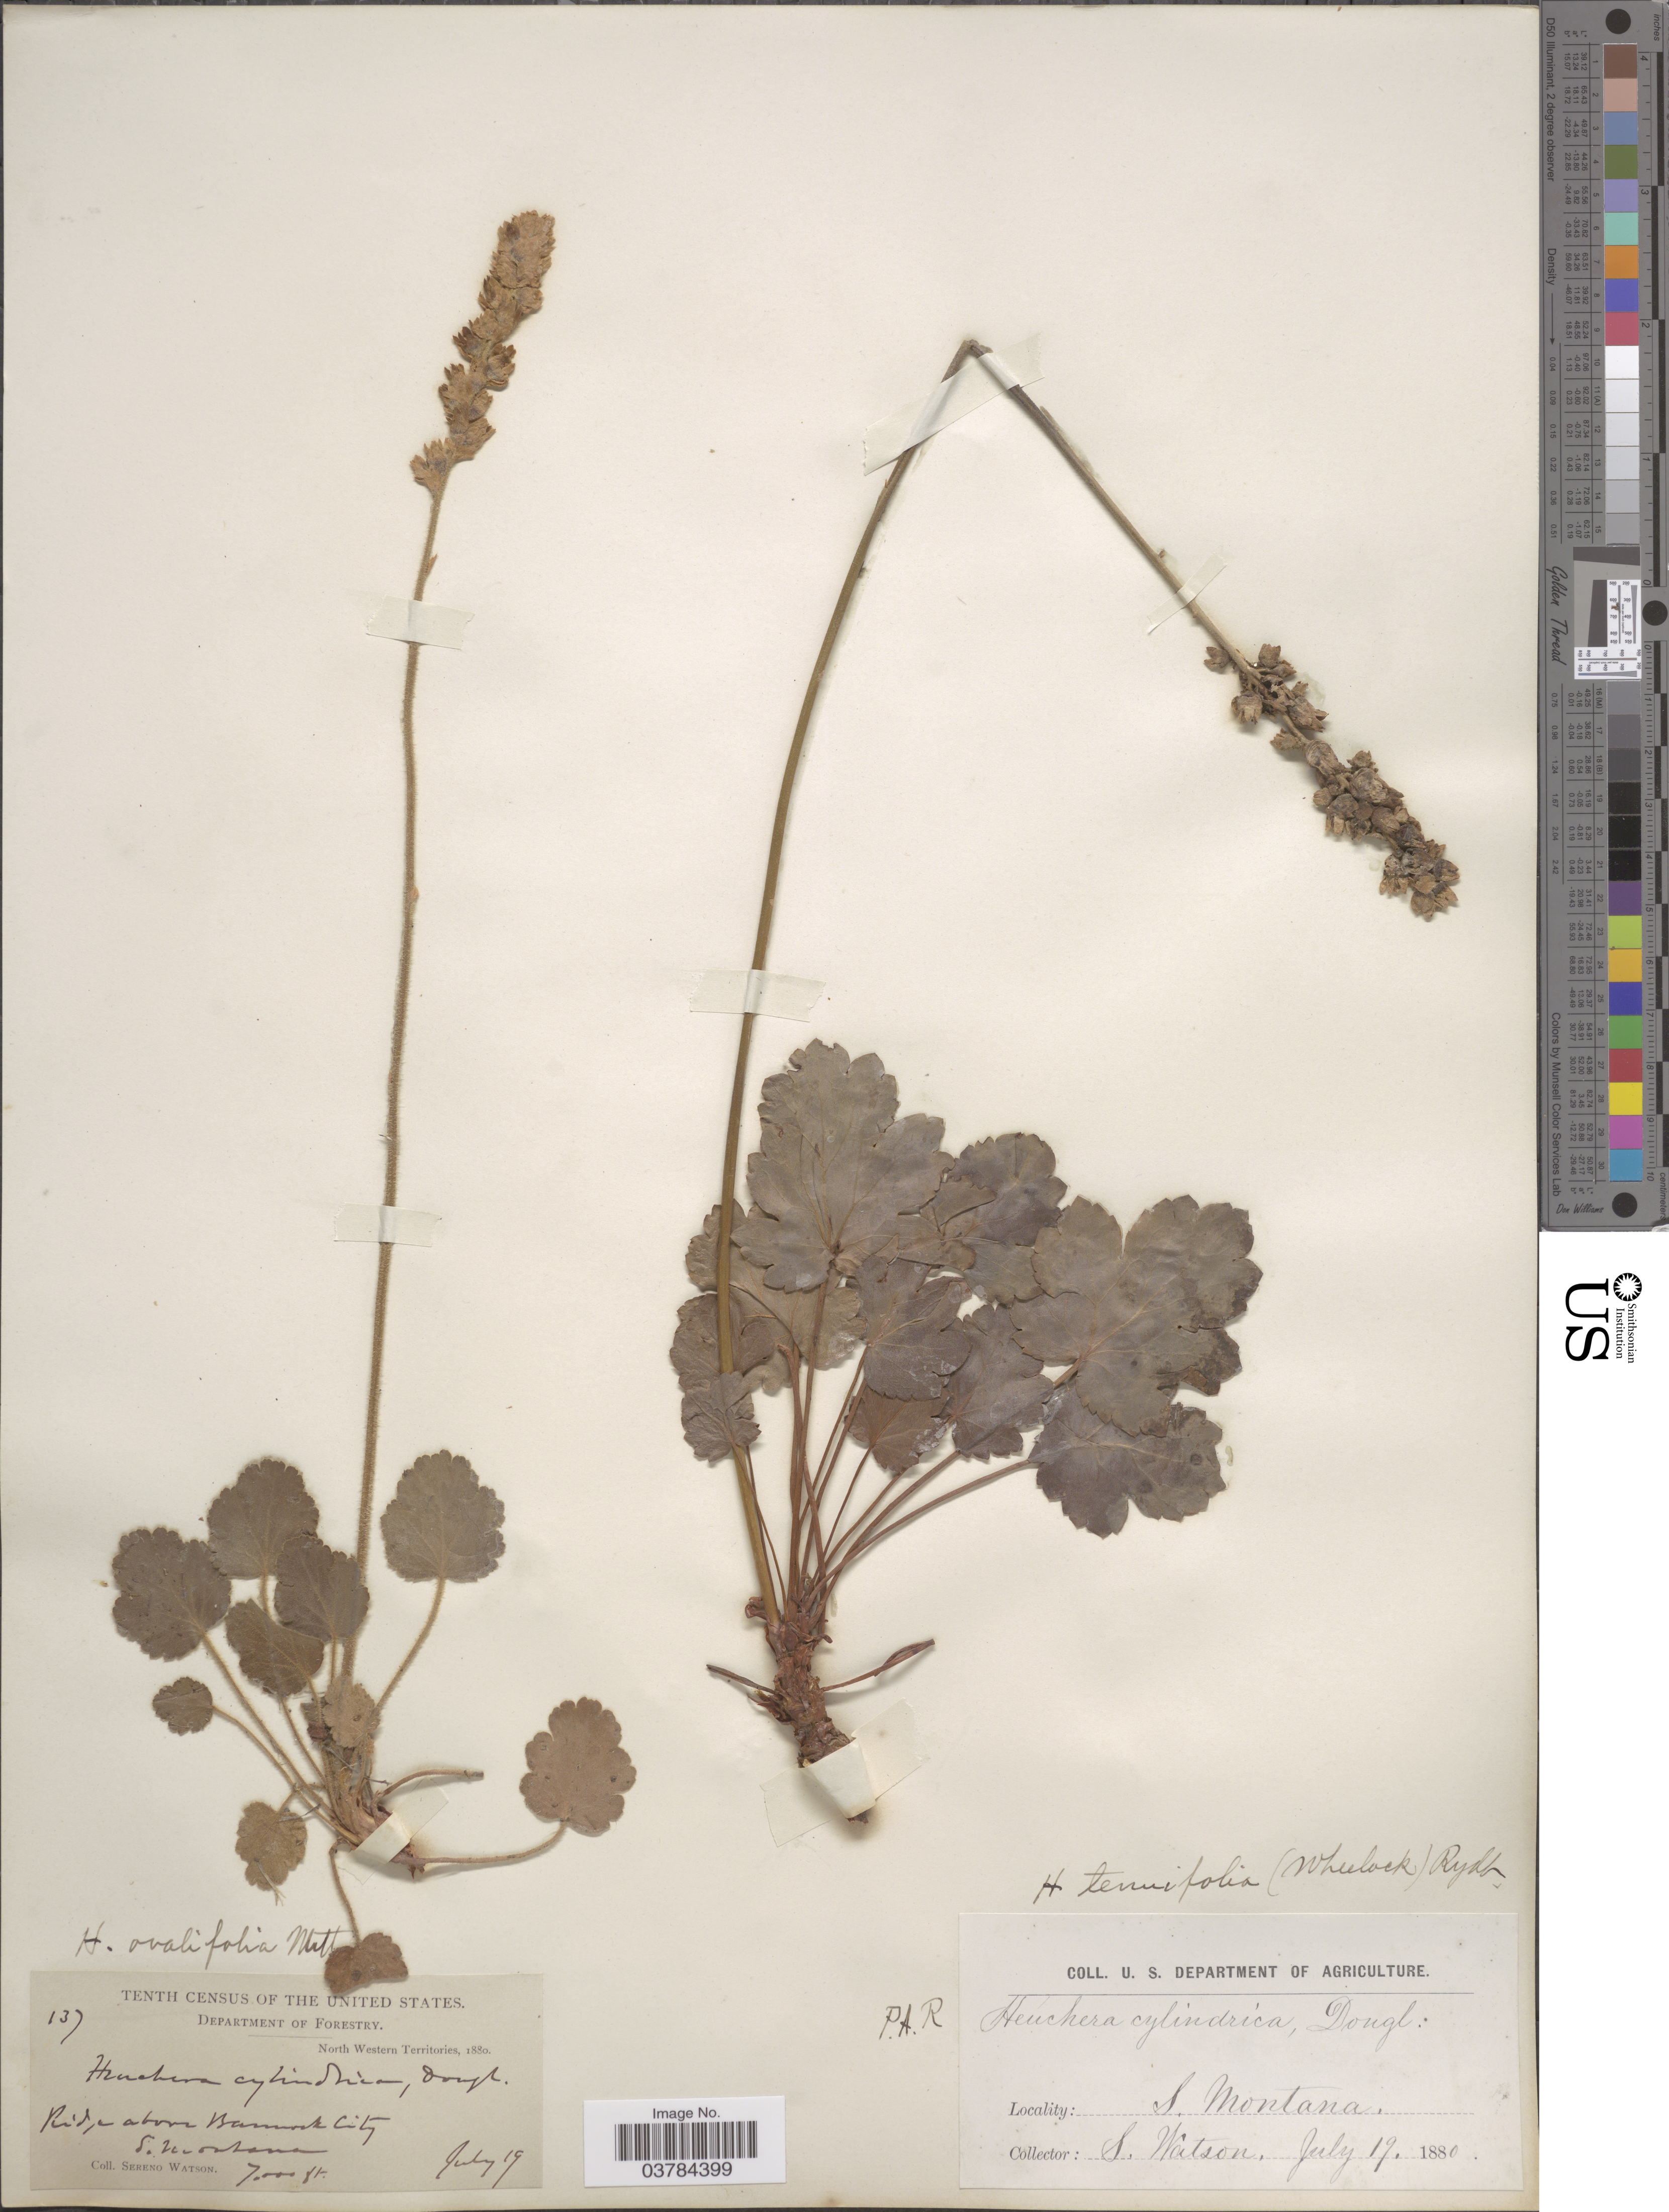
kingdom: Plantae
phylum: Tracheophyta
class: Magnoliopsida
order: Saxifragales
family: Saxifragaceae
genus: Heuchera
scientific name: Heuchera cylindrica var. glabella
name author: (Torr. & A. Gray) Wheelock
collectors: S. Watson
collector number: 137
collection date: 1880-07-19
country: United States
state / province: Montana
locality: Tenth Census of the United States. North Western Territories. Ridge above Bannack City. S. Montana.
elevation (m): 2134